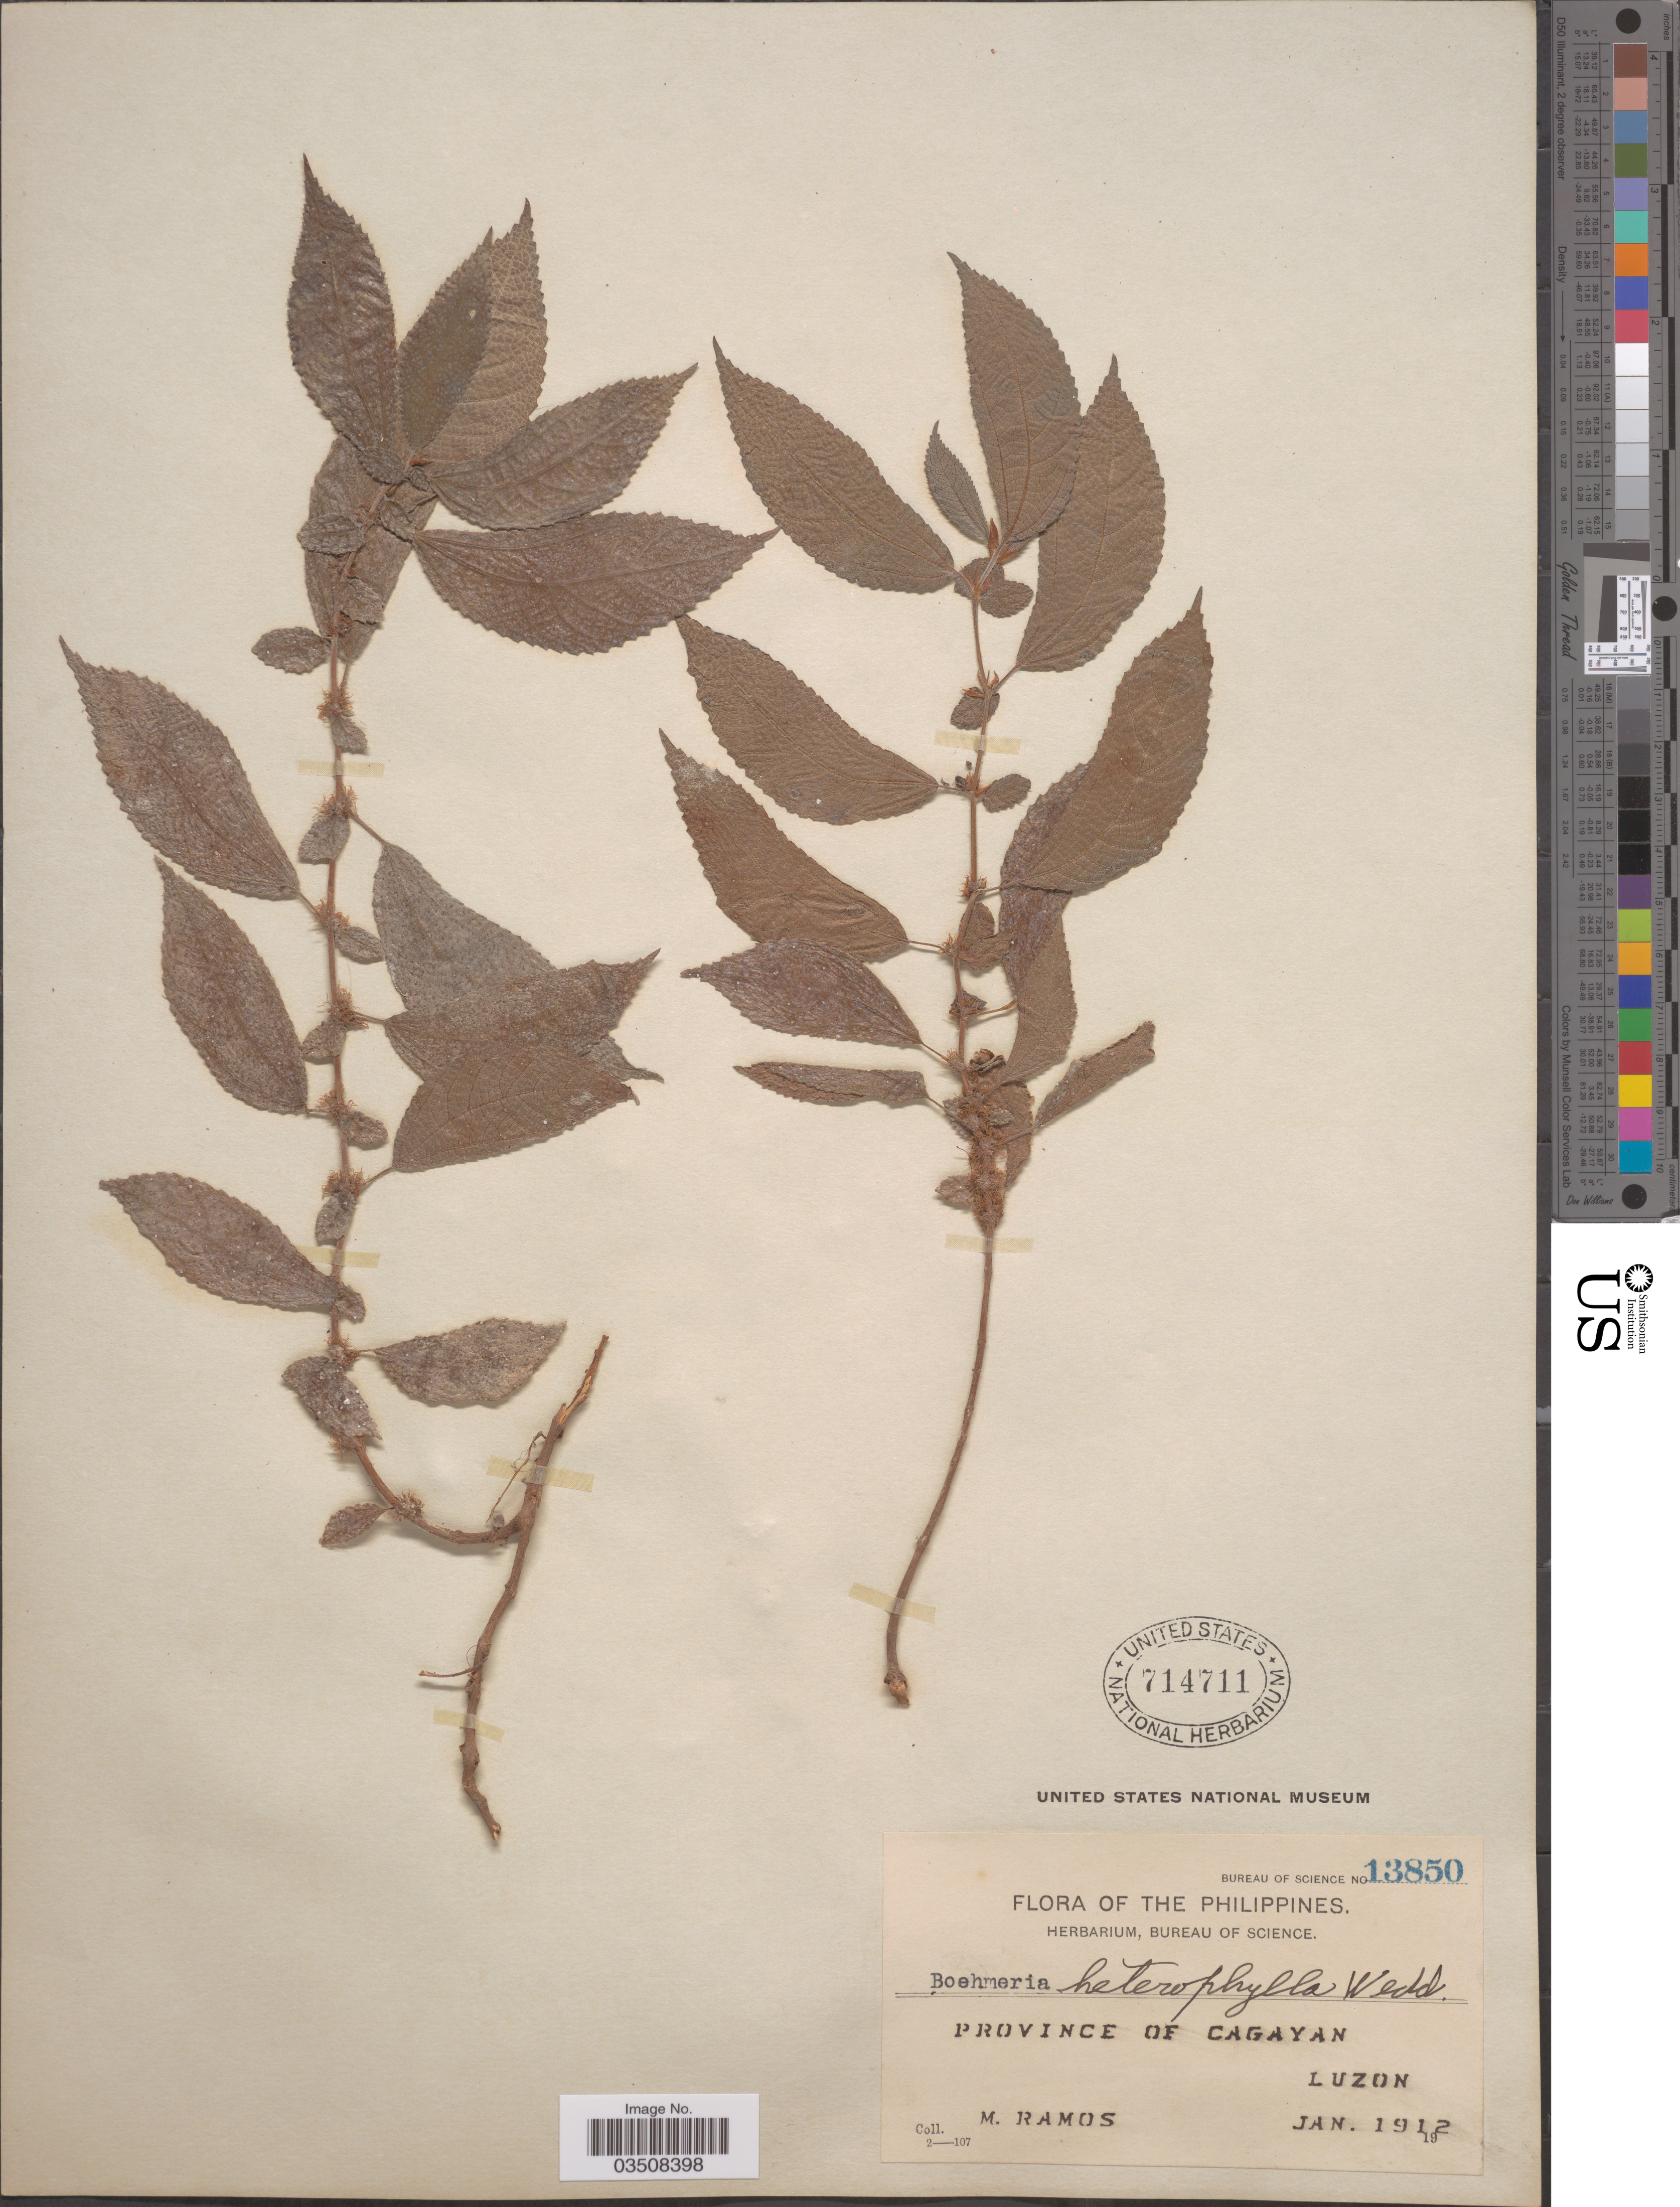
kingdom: Plantae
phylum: Tracheophyta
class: Magnoliopsida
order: Rosales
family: Urticaceae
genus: Boehmeria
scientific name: Boehmeria heterophylla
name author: Blume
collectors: M. Ramos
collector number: Bureau of Science 13850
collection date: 1912-01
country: Philippines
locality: Province of Cagayan, Luzon.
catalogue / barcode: US 714711